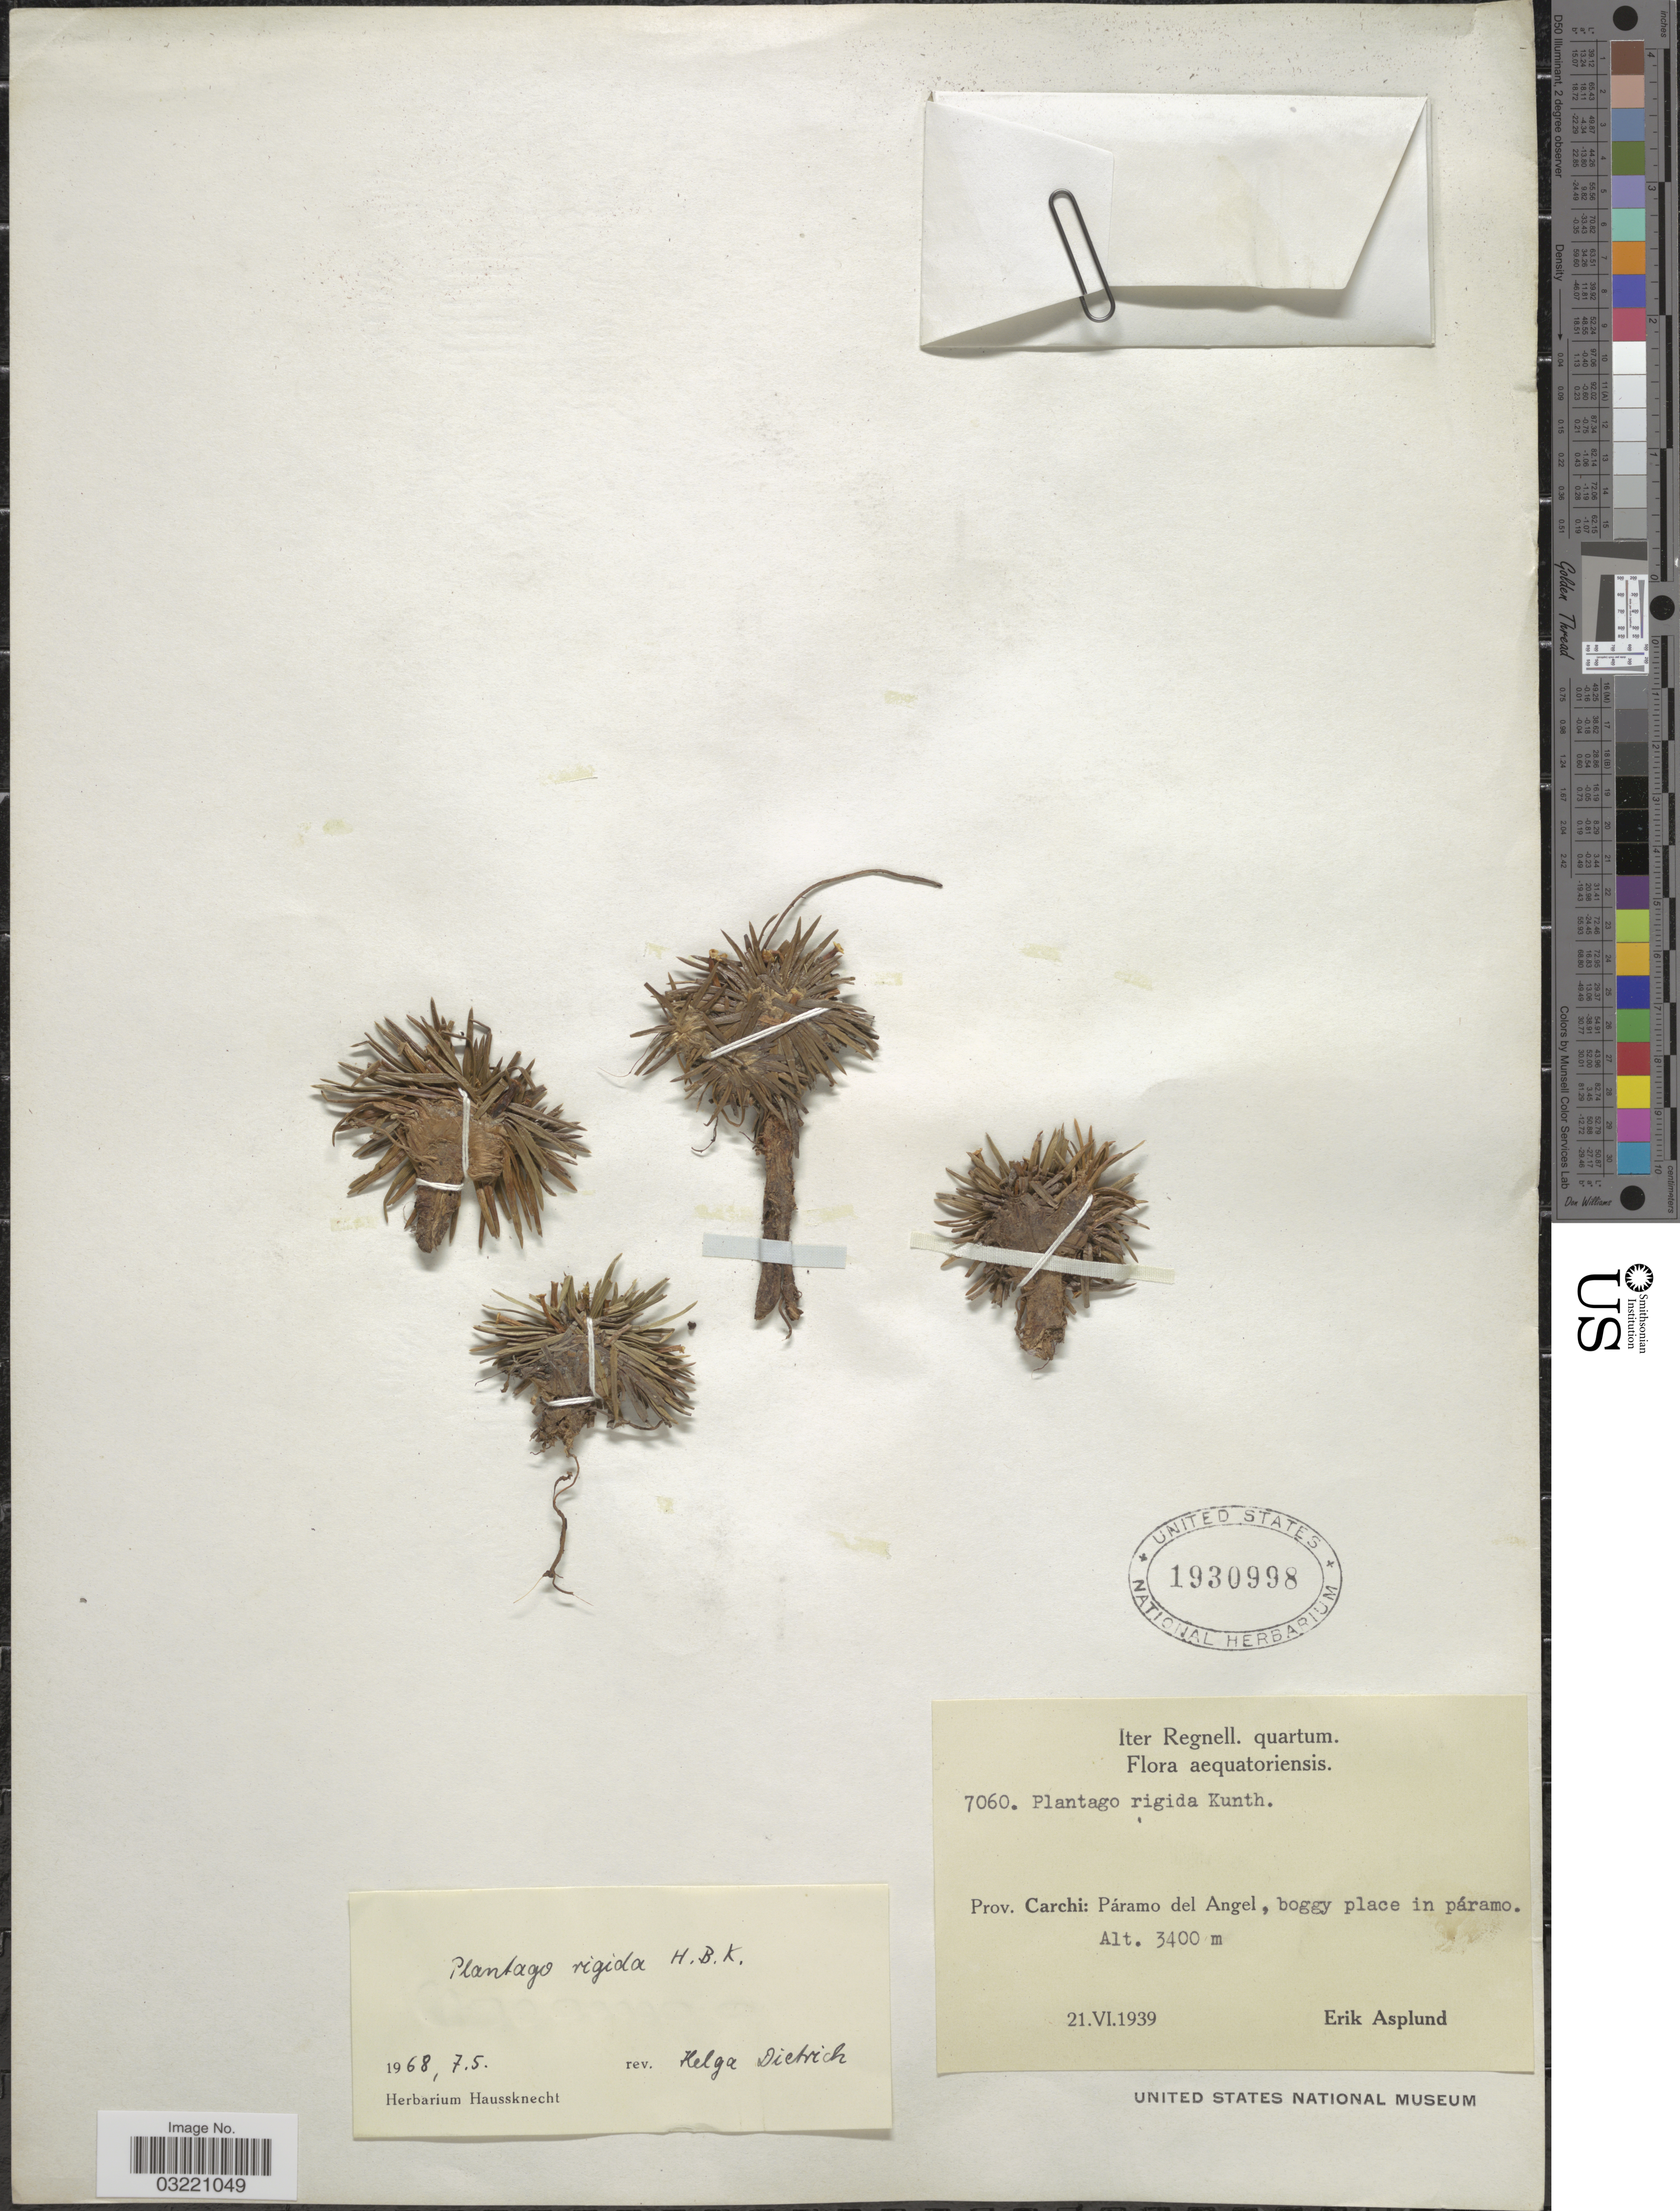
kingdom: Plantae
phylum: Tracheophyta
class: Magnoliopsida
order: Lamiales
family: Plantaginaceae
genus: Plantago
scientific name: Plantago rigida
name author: Kunth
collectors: E. Asplund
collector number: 7060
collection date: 1939-06-21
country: Ecuador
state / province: Carchi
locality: Páramo del Angel.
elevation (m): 3400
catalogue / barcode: US 1930998